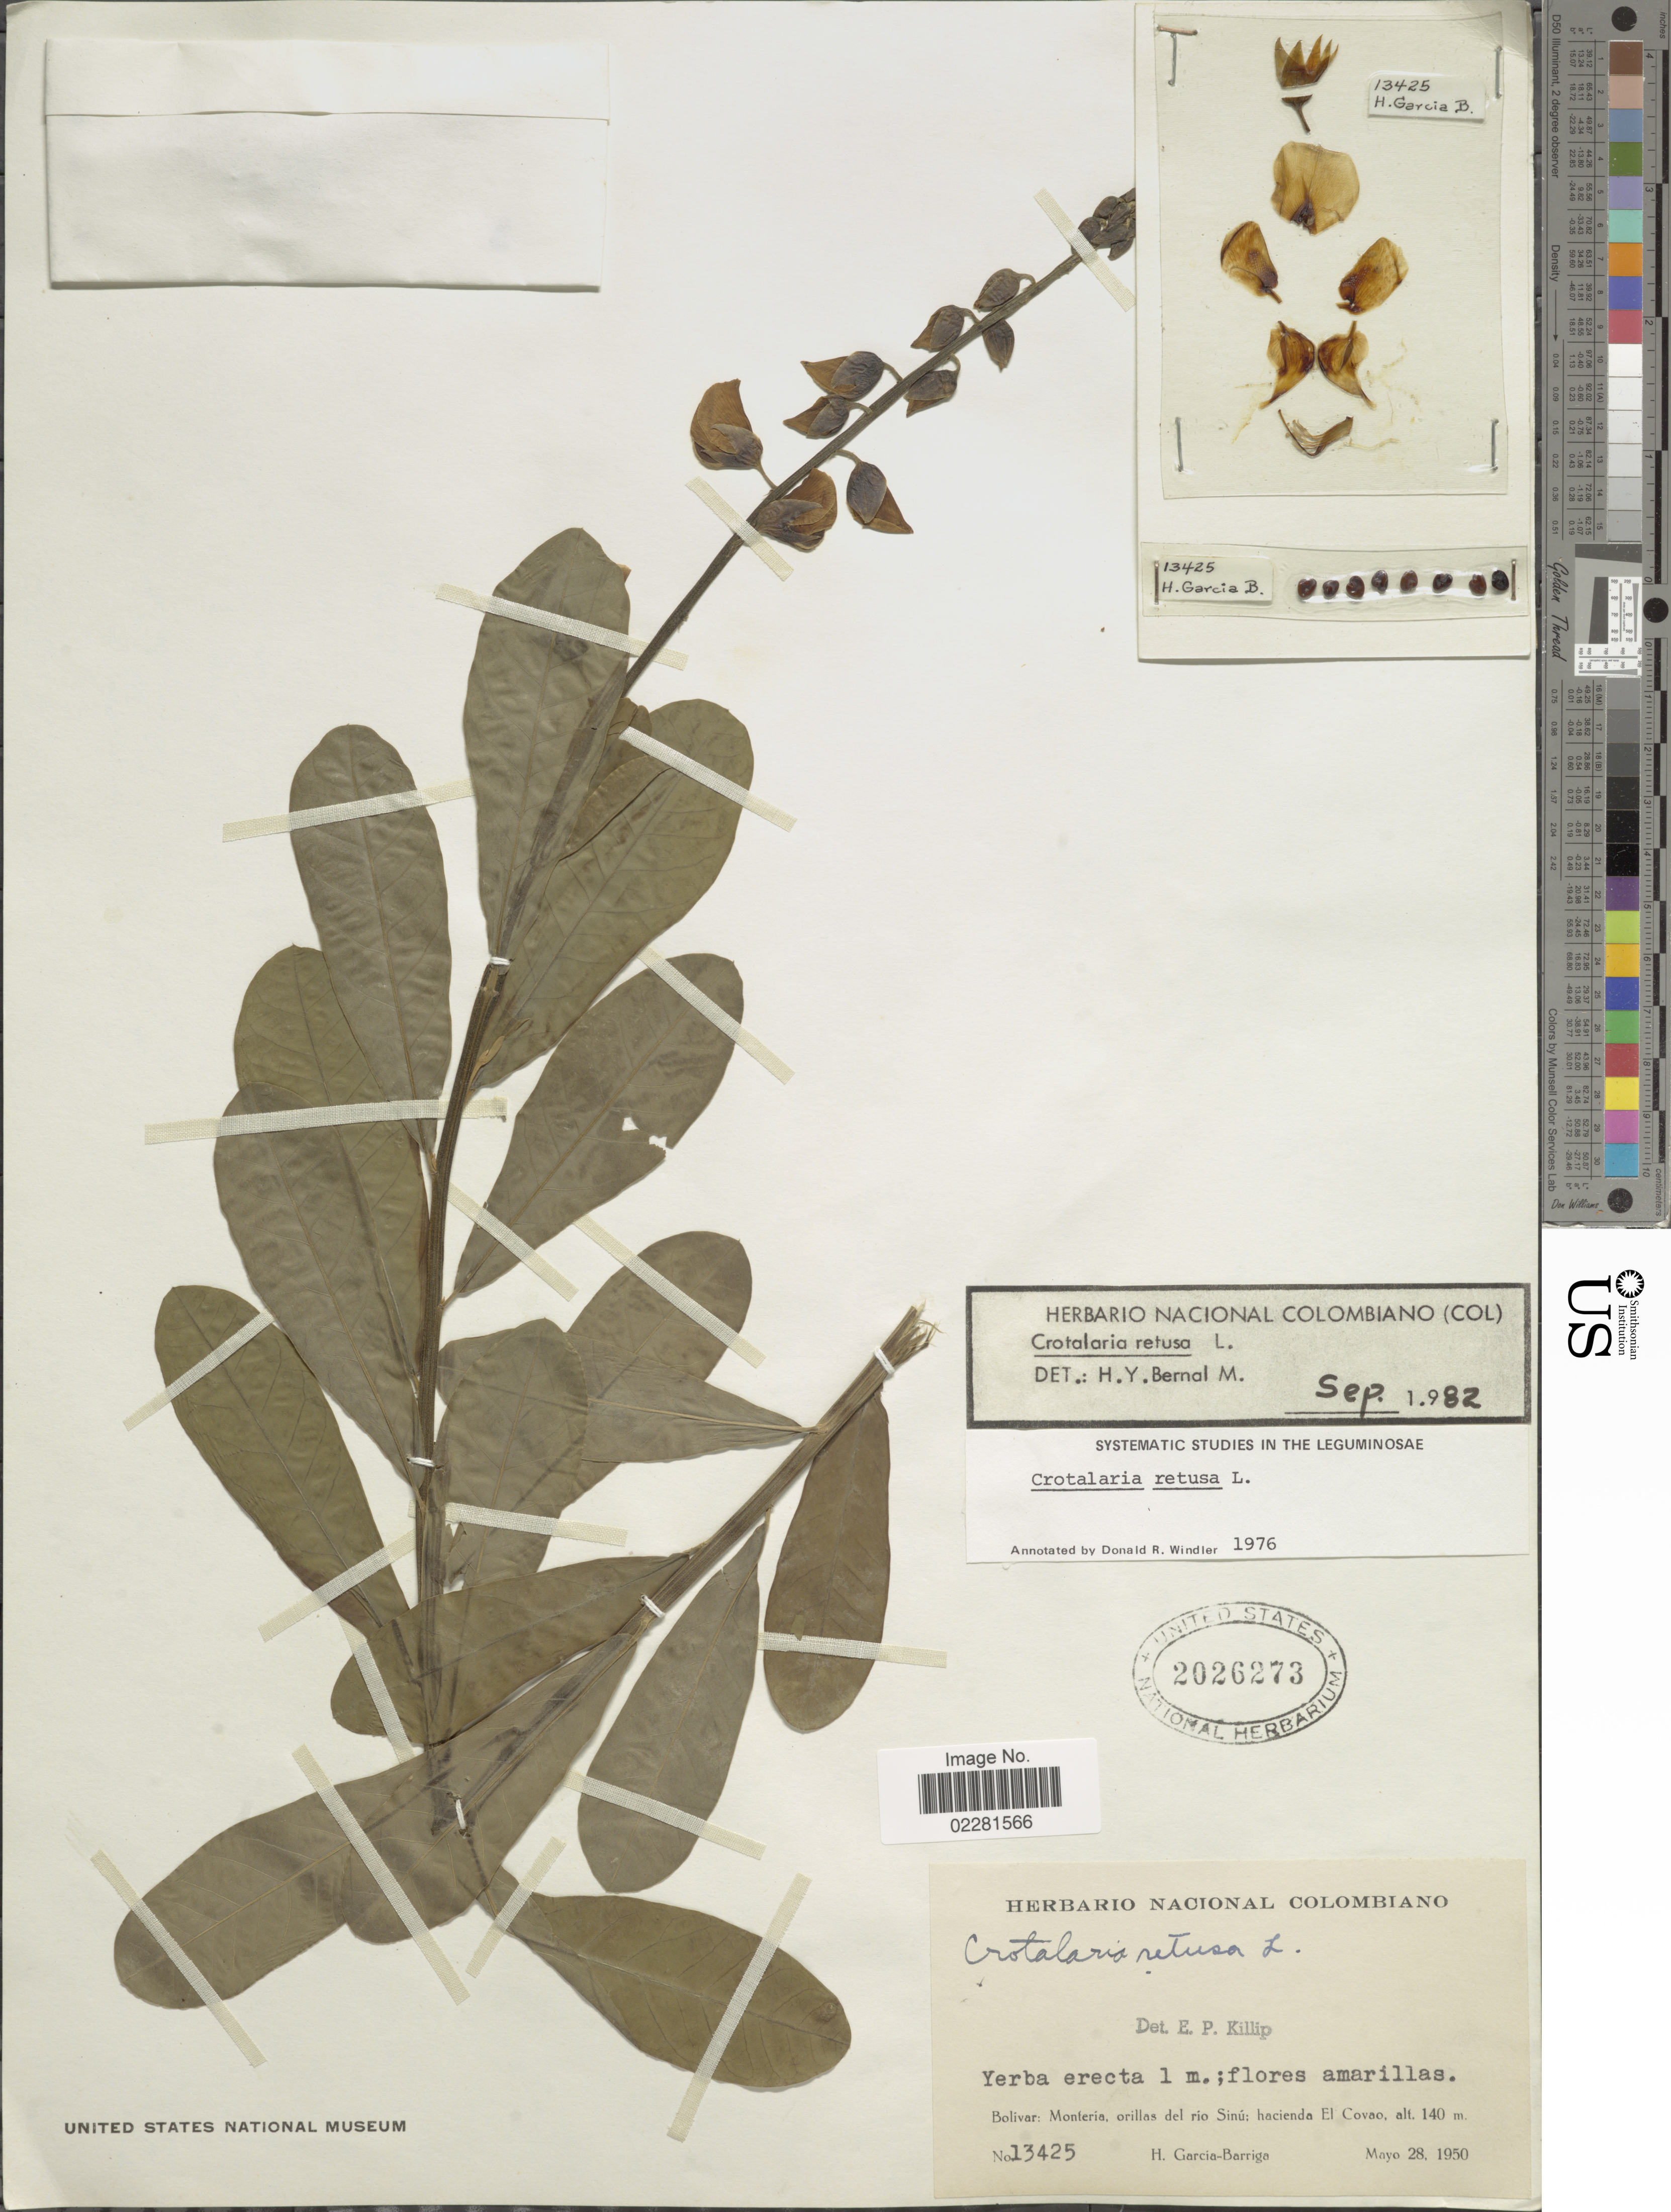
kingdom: Plantae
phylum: Tracheophyta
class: Magnoliopsida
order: Fabales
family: Fabaceae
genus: Crotalaria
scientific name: Crotalaria retusa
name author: L.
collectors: H. García Barriga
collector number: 13425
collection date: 1950-05-28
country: Colombia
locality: Monteria, orillas del Rio Sinu, hacienda El Covao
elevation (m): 140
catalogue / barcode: US 2026273